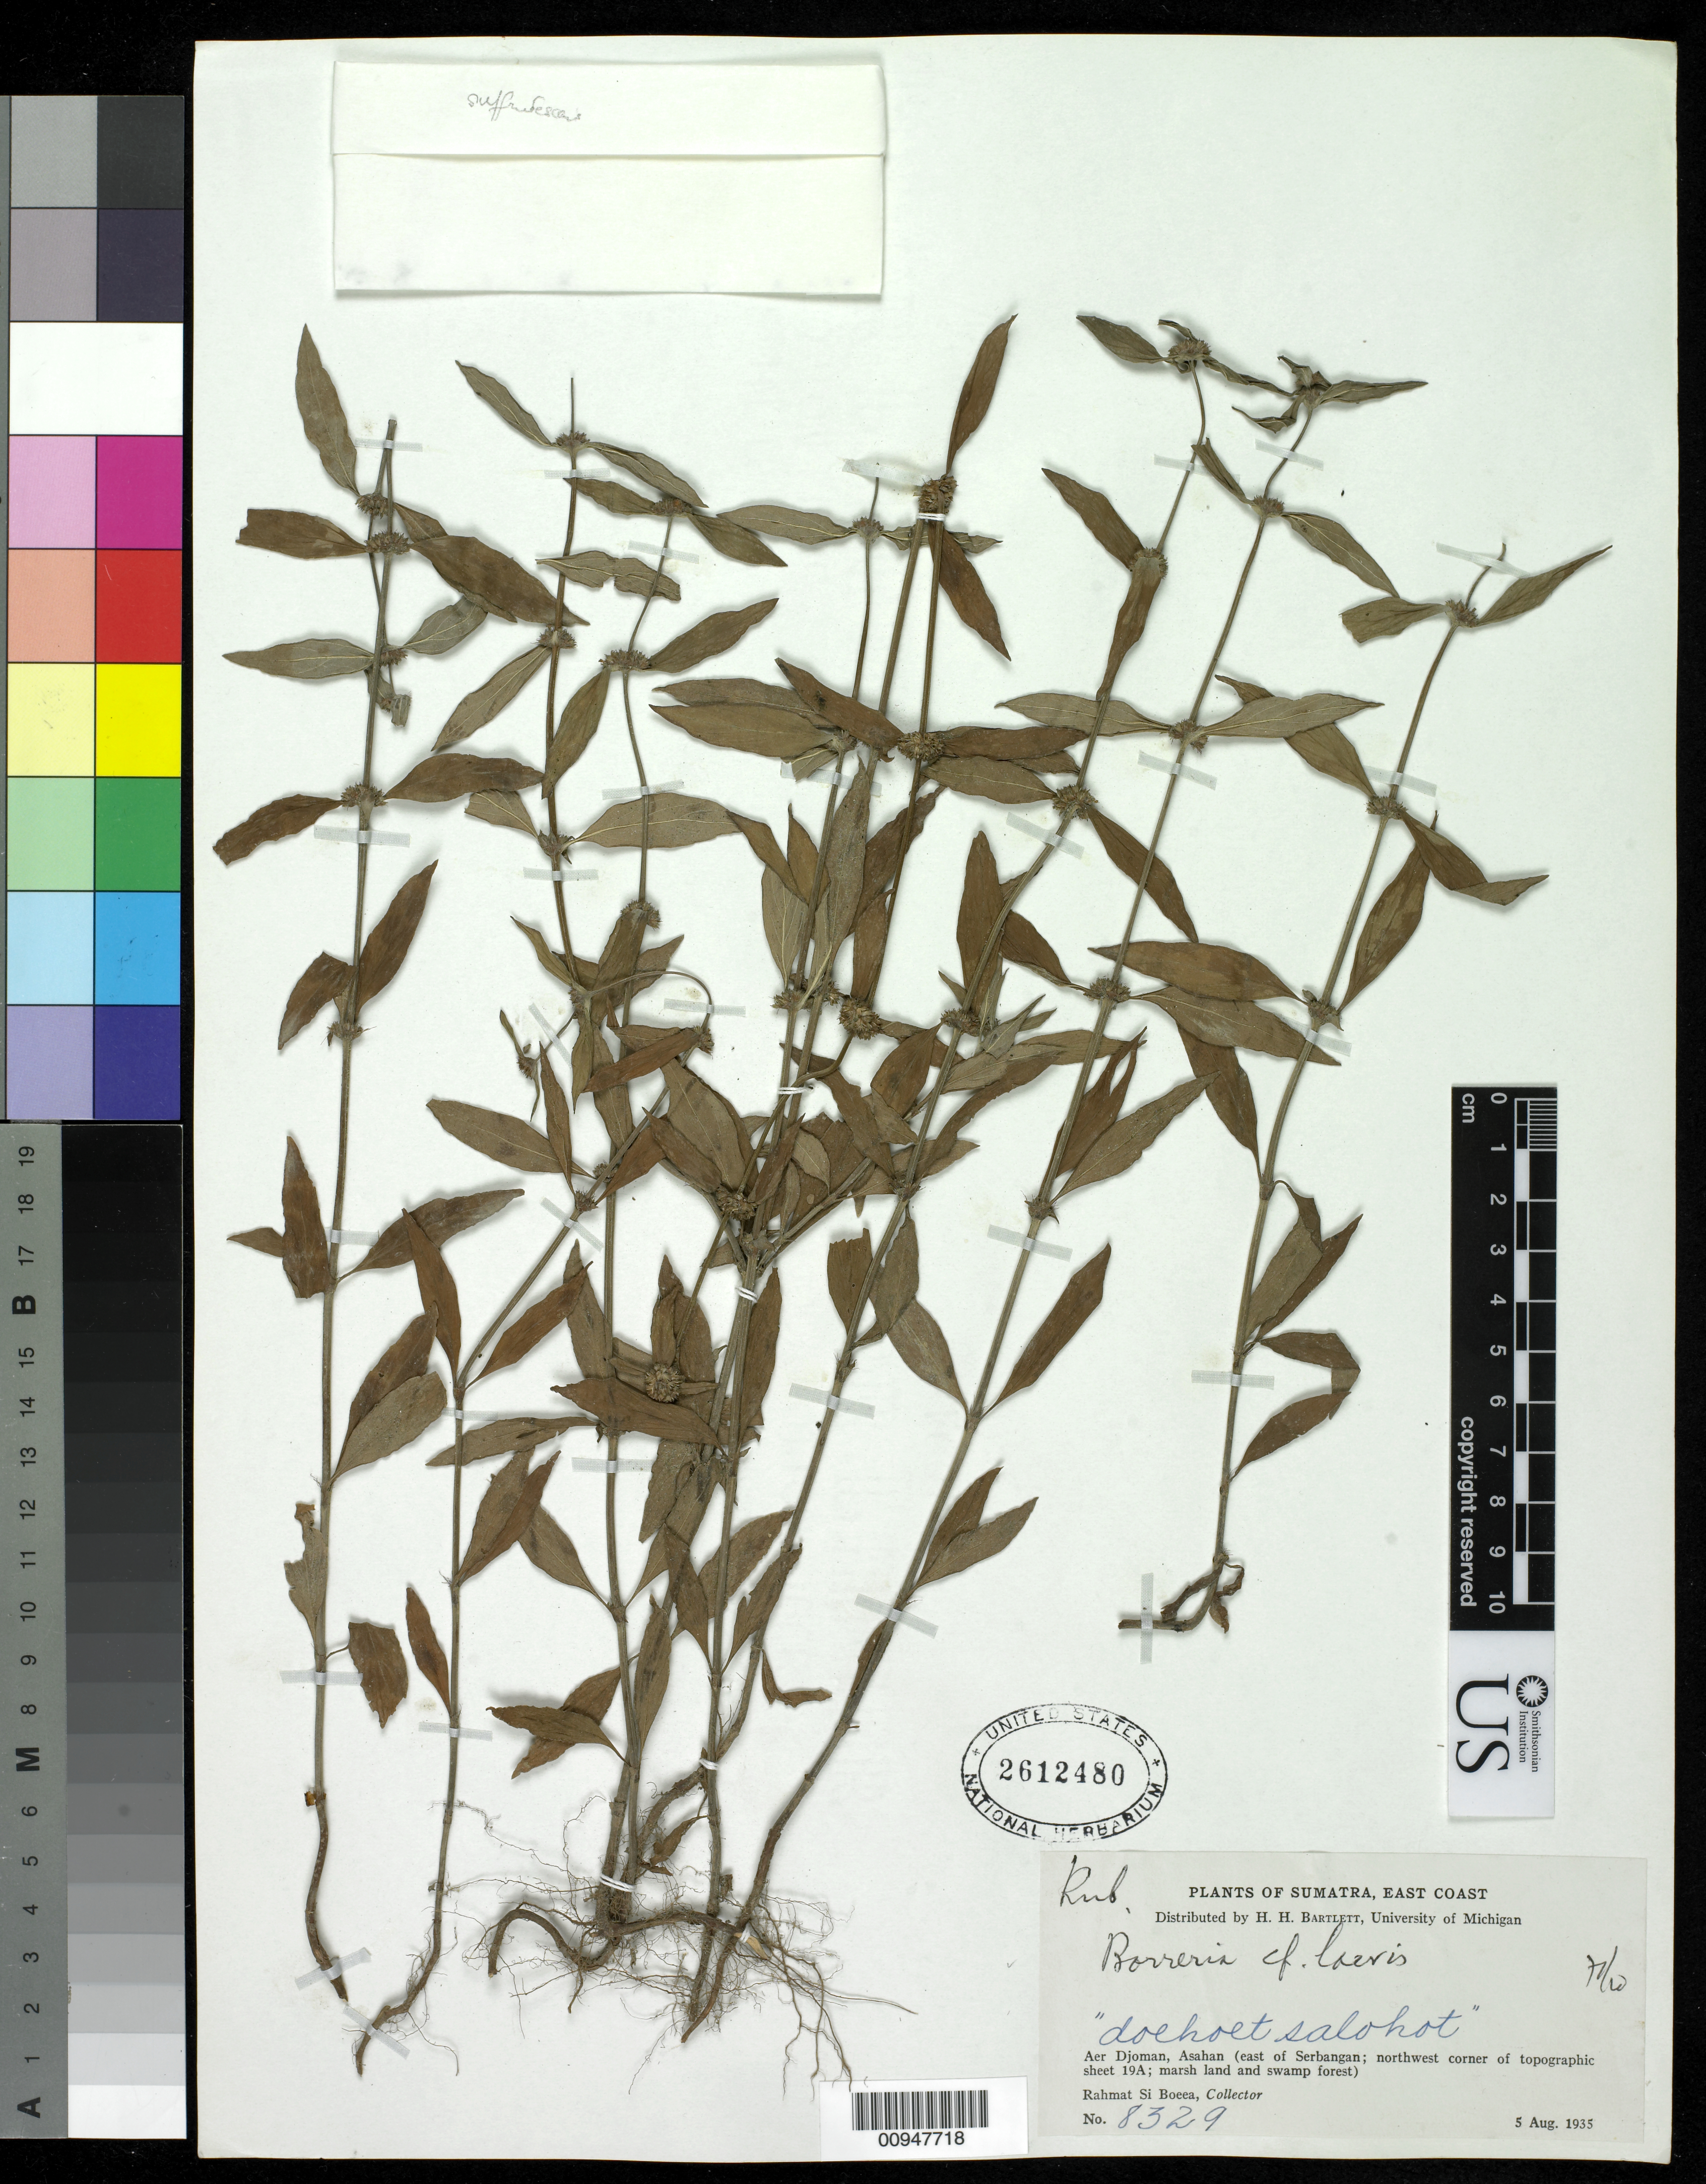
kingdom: Plantae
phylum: Tracheophyta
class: Magnoliopsida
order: Gentianales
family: Rubiaceae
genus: Spermacoce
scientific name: Spermacoce remota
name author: Lam.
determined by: Wagner, W. L., (BOT), Smithsonian Institution - National Museum of Natural History (UNITED STATES)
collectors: Rahmat Si Boeea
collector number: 8329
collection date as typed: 05 Aug 1935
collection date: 1935-08-05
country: Indonesia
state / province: Sumatra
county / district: Aceh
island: Sumatra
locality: Aer Djoman, Asahan (east of Serbangan)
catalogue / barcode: US 2612480